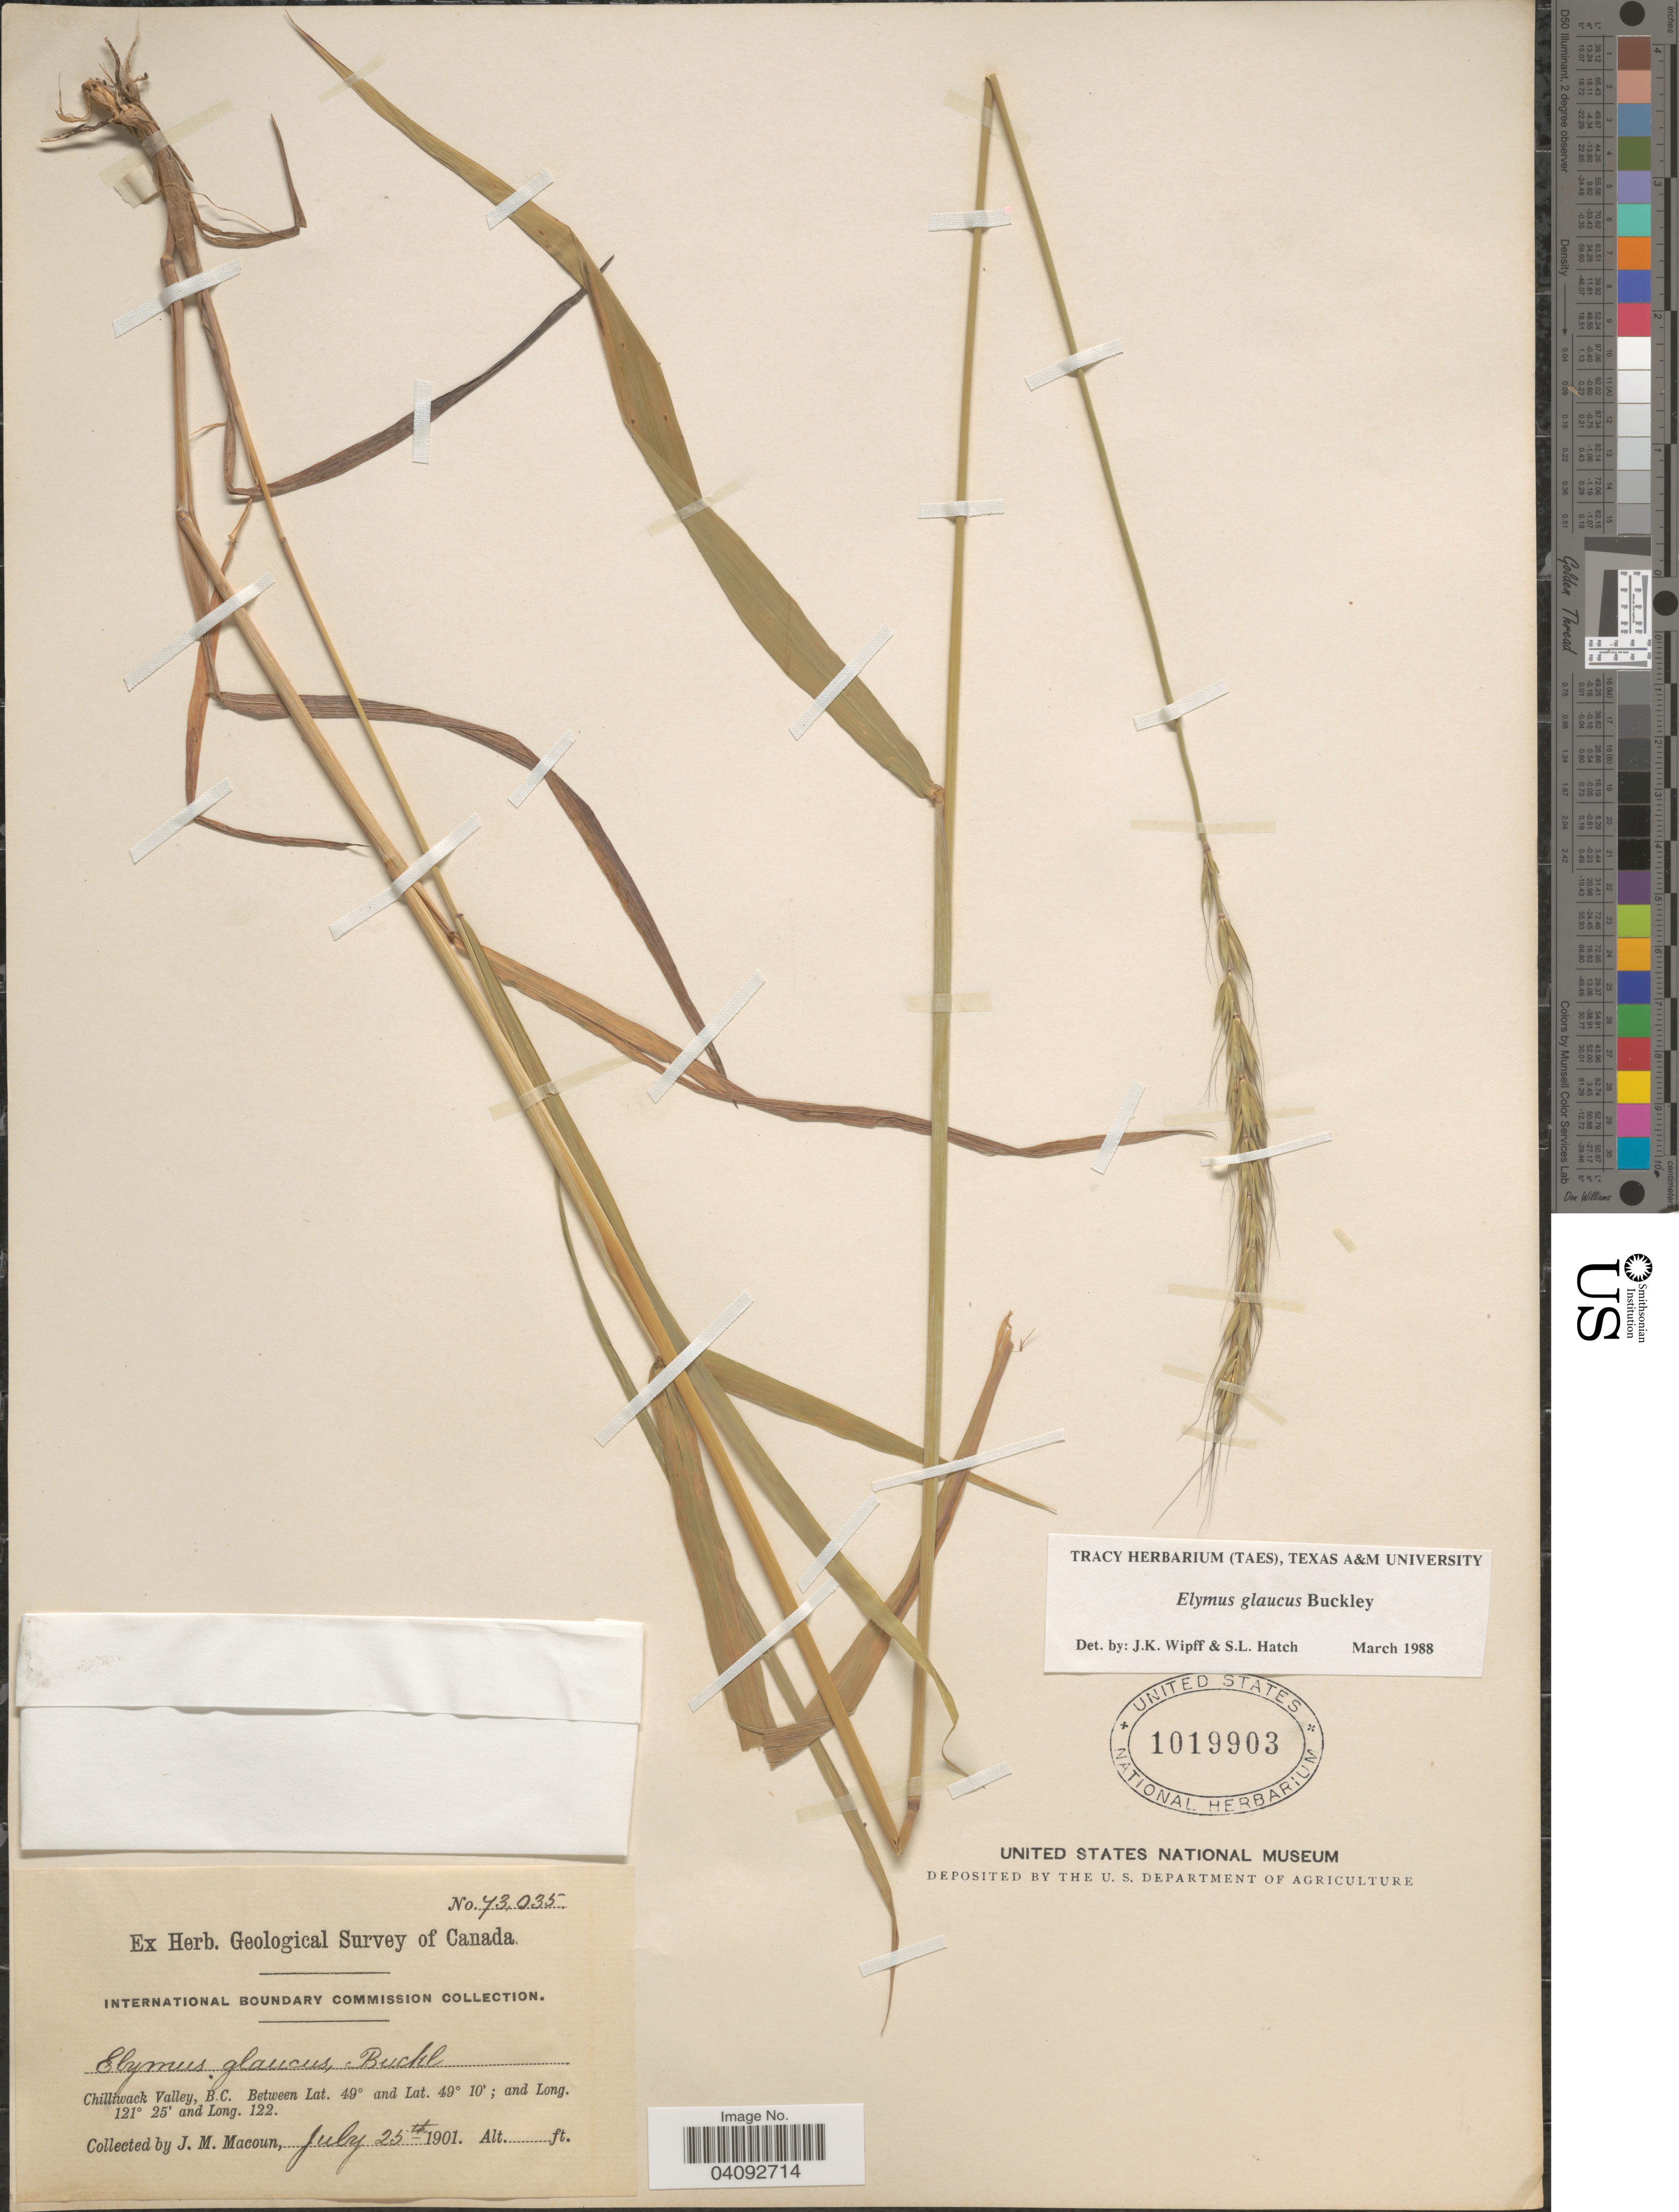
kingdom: Plantae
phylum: Tracheophyta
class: Liliopsida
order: Poales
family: Poaceae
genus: Elymus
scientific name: Elymus glabriflorus var. glabriflorus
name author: (Vasey ex L.H. Dewey) Scribn. & C.R. Ball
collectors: J. M. Macoun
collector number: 73035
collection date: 1901-07-25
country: Canada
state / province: British Columbia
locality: Geological Survey of Canada. Chilliwack Valley.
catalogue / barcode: US 1019903